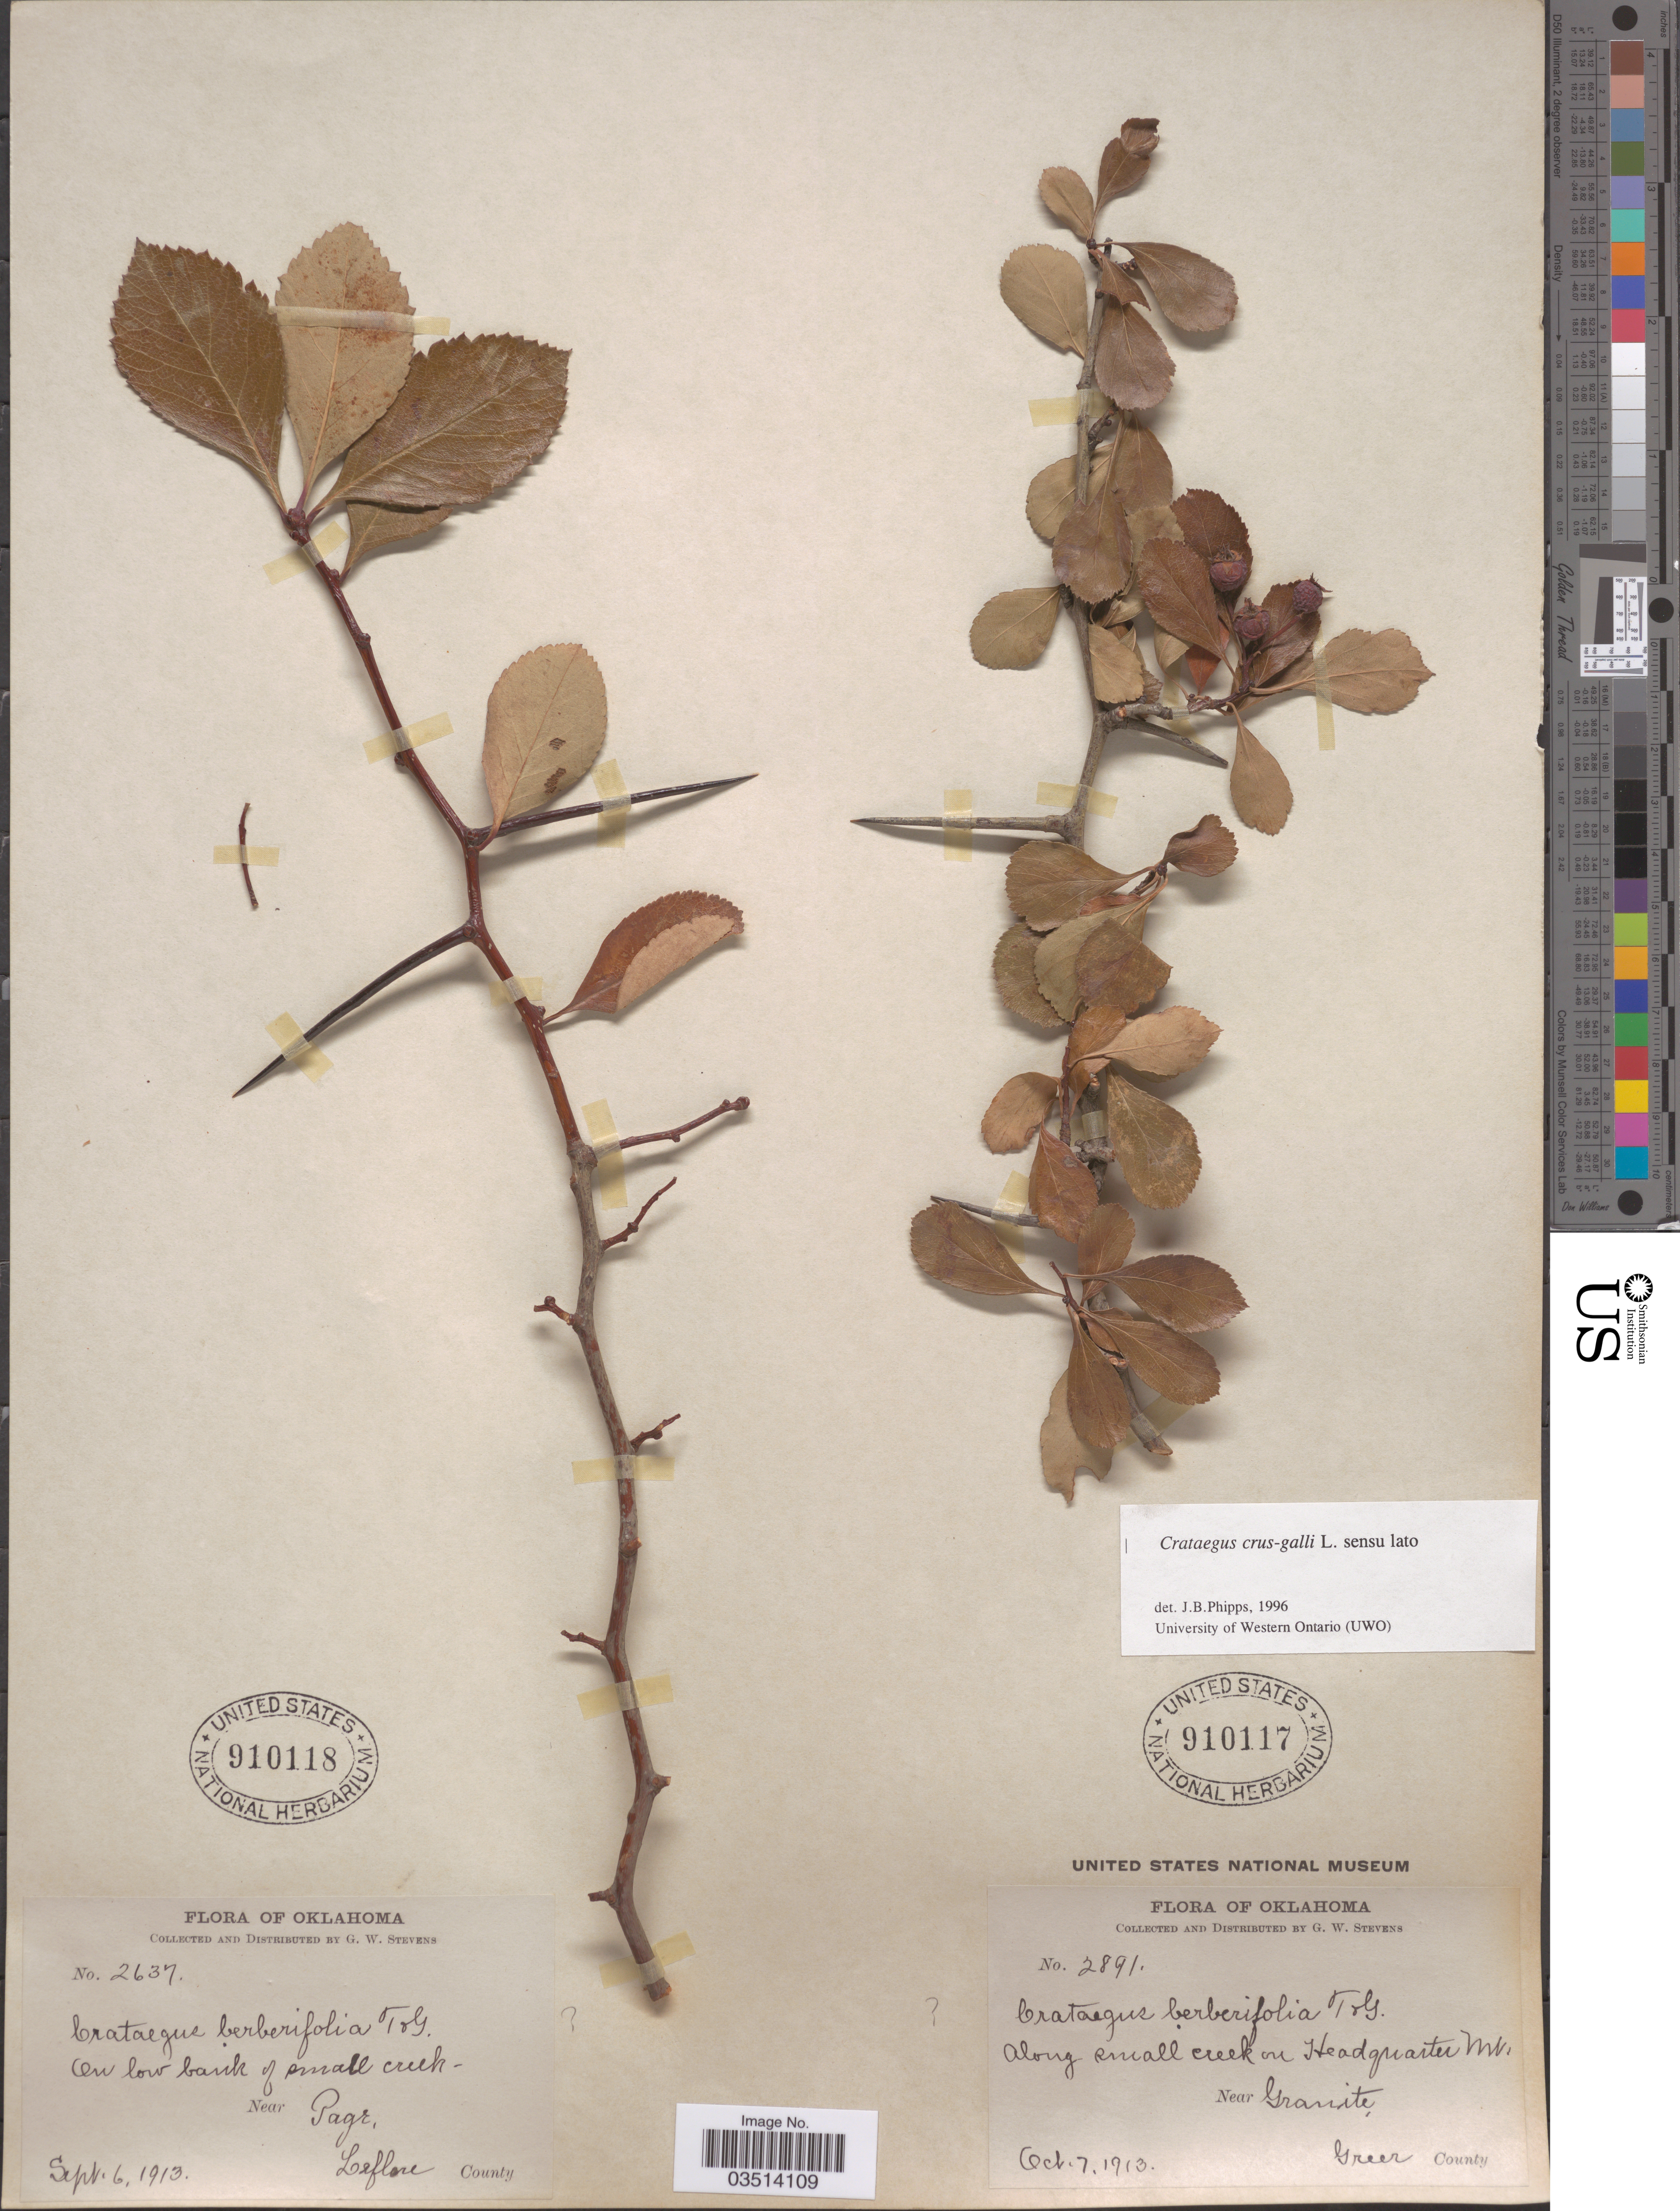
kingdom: Plantae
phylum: Tracheophyta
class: Magnoliopsida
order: Rosales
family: Rosaceae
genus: Crataegus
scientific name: Crataegus crus-galli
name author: L.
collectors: G. W. Stevens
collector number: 2637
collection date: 1913-09-06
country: United States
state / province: Oklahoma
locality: On low bank of small creek - near Page. Leflore County.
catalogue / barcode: US 910118-2